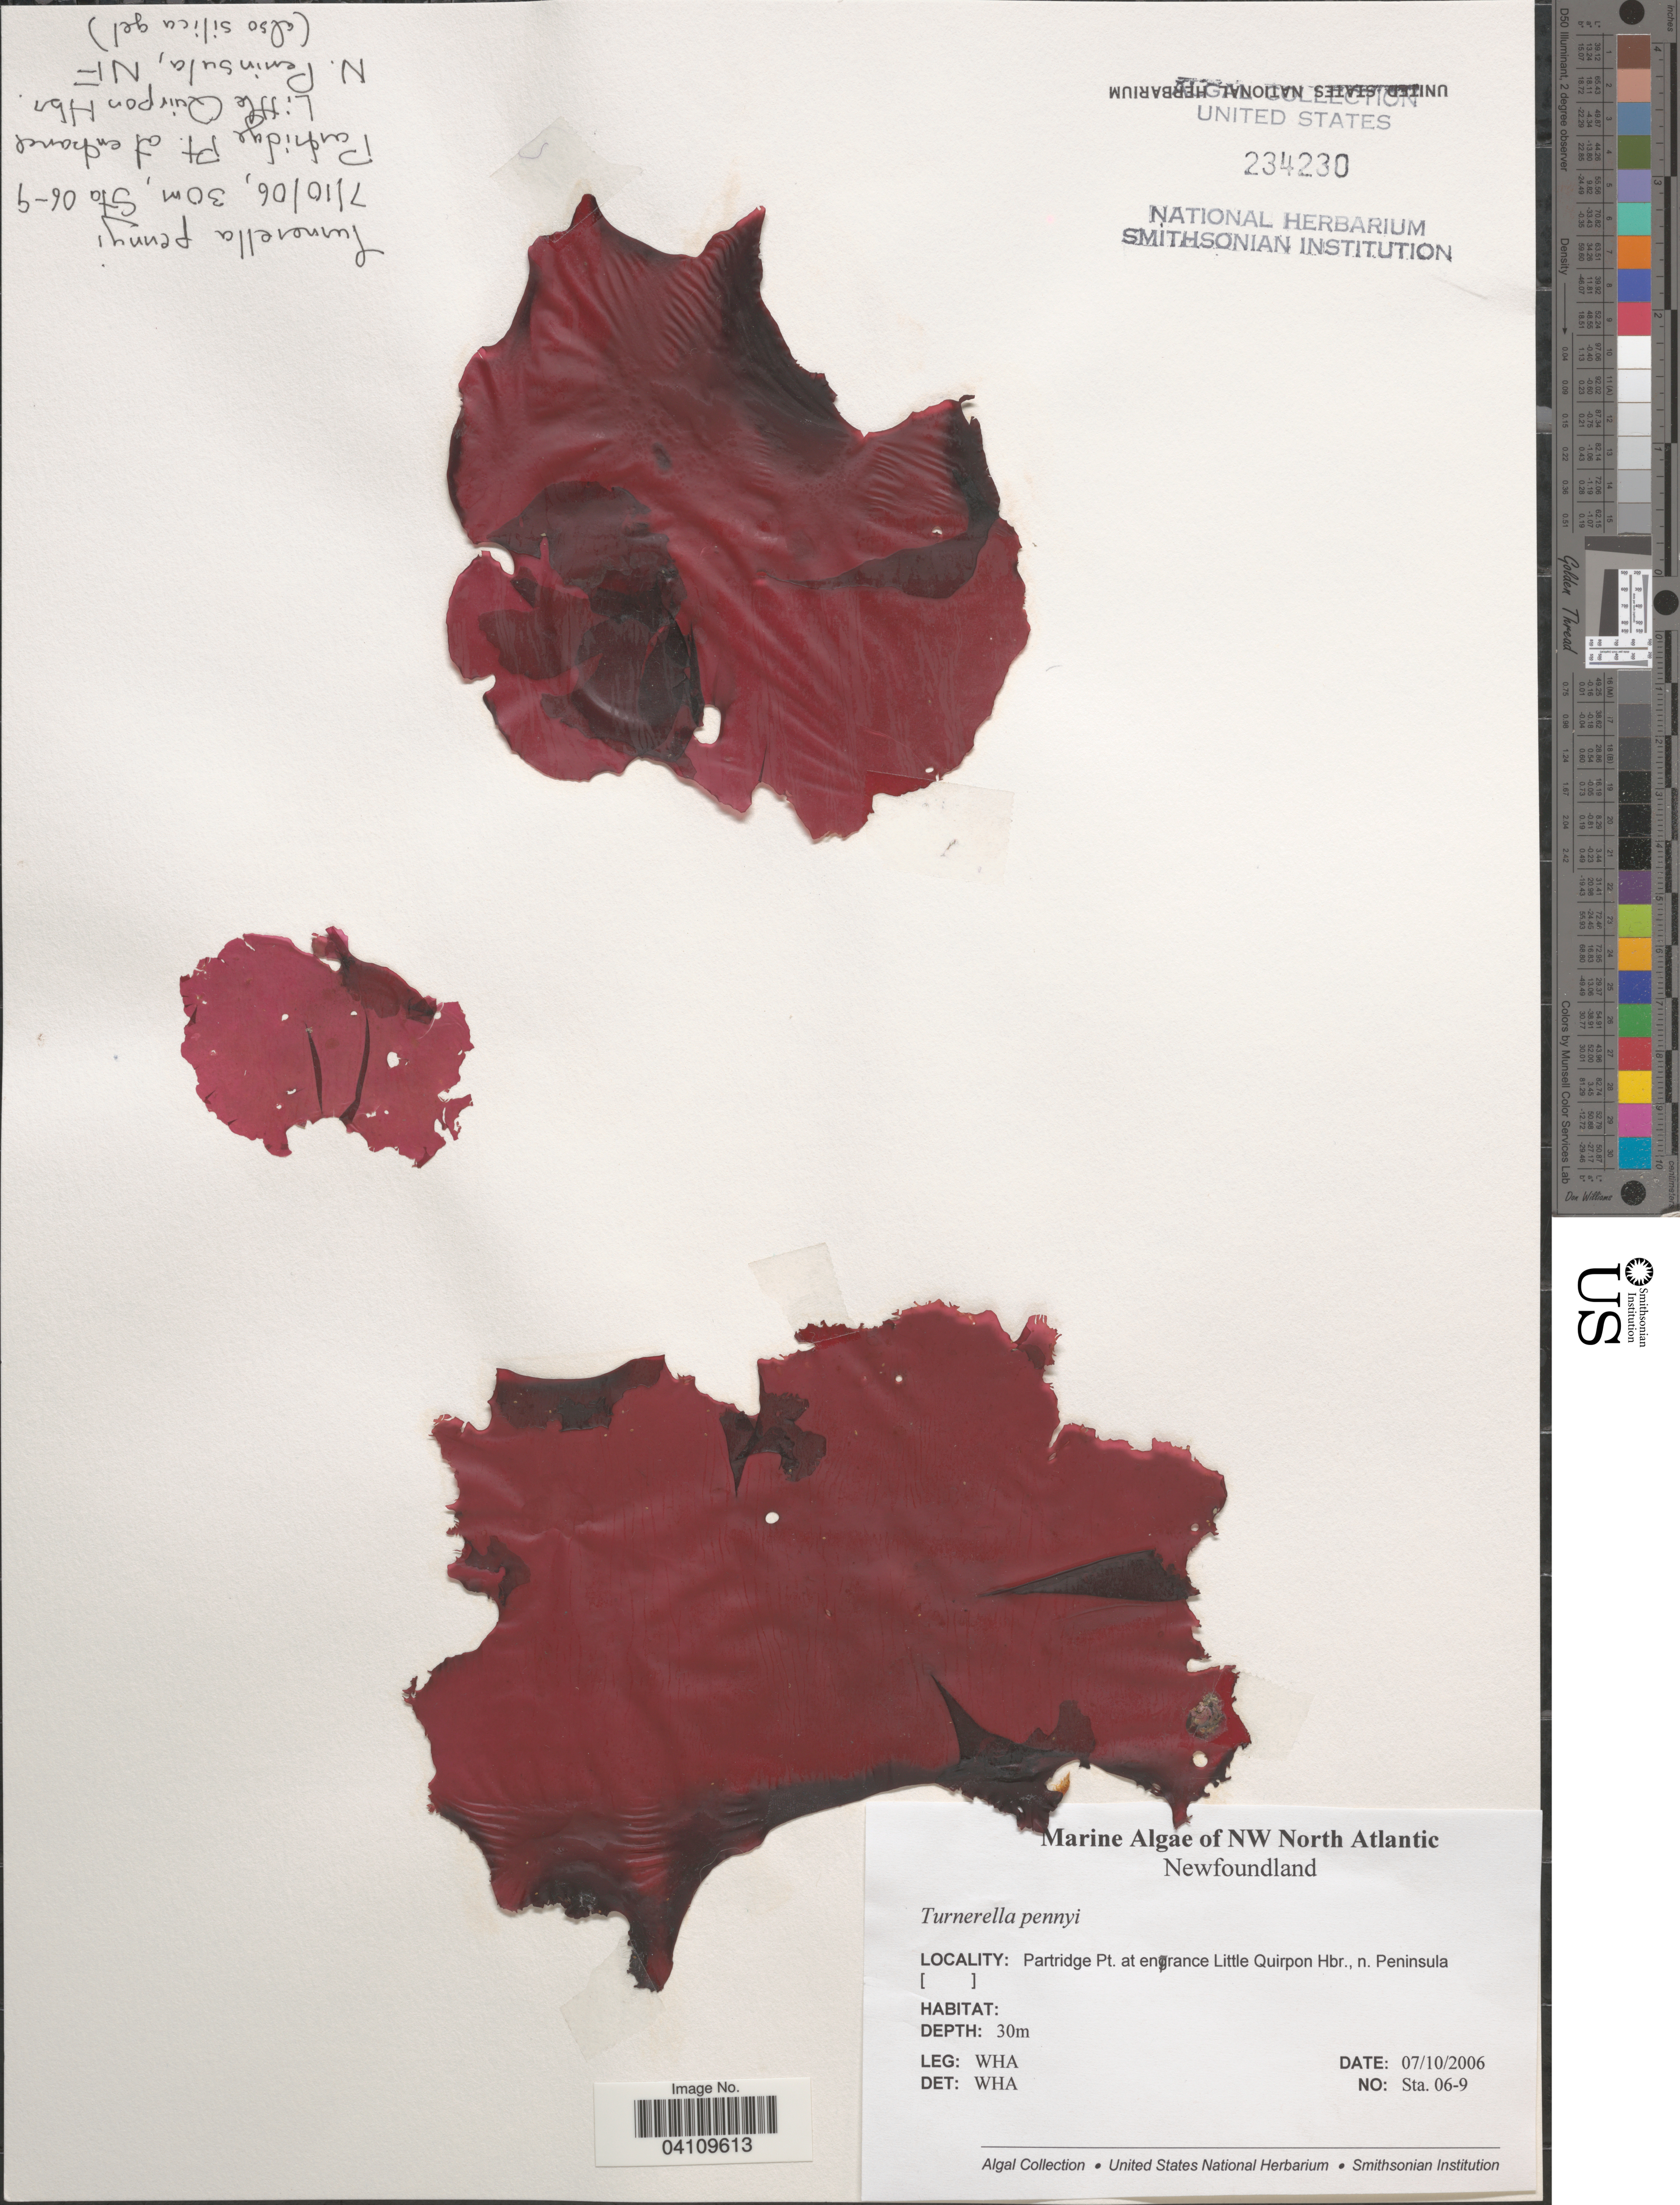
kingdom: Plantae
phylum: Rhodophyta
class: Florideophyceae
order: Gigartinales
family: Furcellariaceae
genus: Turnerella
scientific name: Turnerella pennyi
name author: (Harv.) F. Schmitz in Rosenv.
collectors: W. H. Adey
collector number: Sta. 06-9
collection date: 2006-10-07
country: Canada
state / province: Newfoundland and Labrador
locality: NW North Atlantic. Partridge Pt. at entrance Little Quirpon Hbr., n. Peninsula.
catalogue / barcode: US 234230